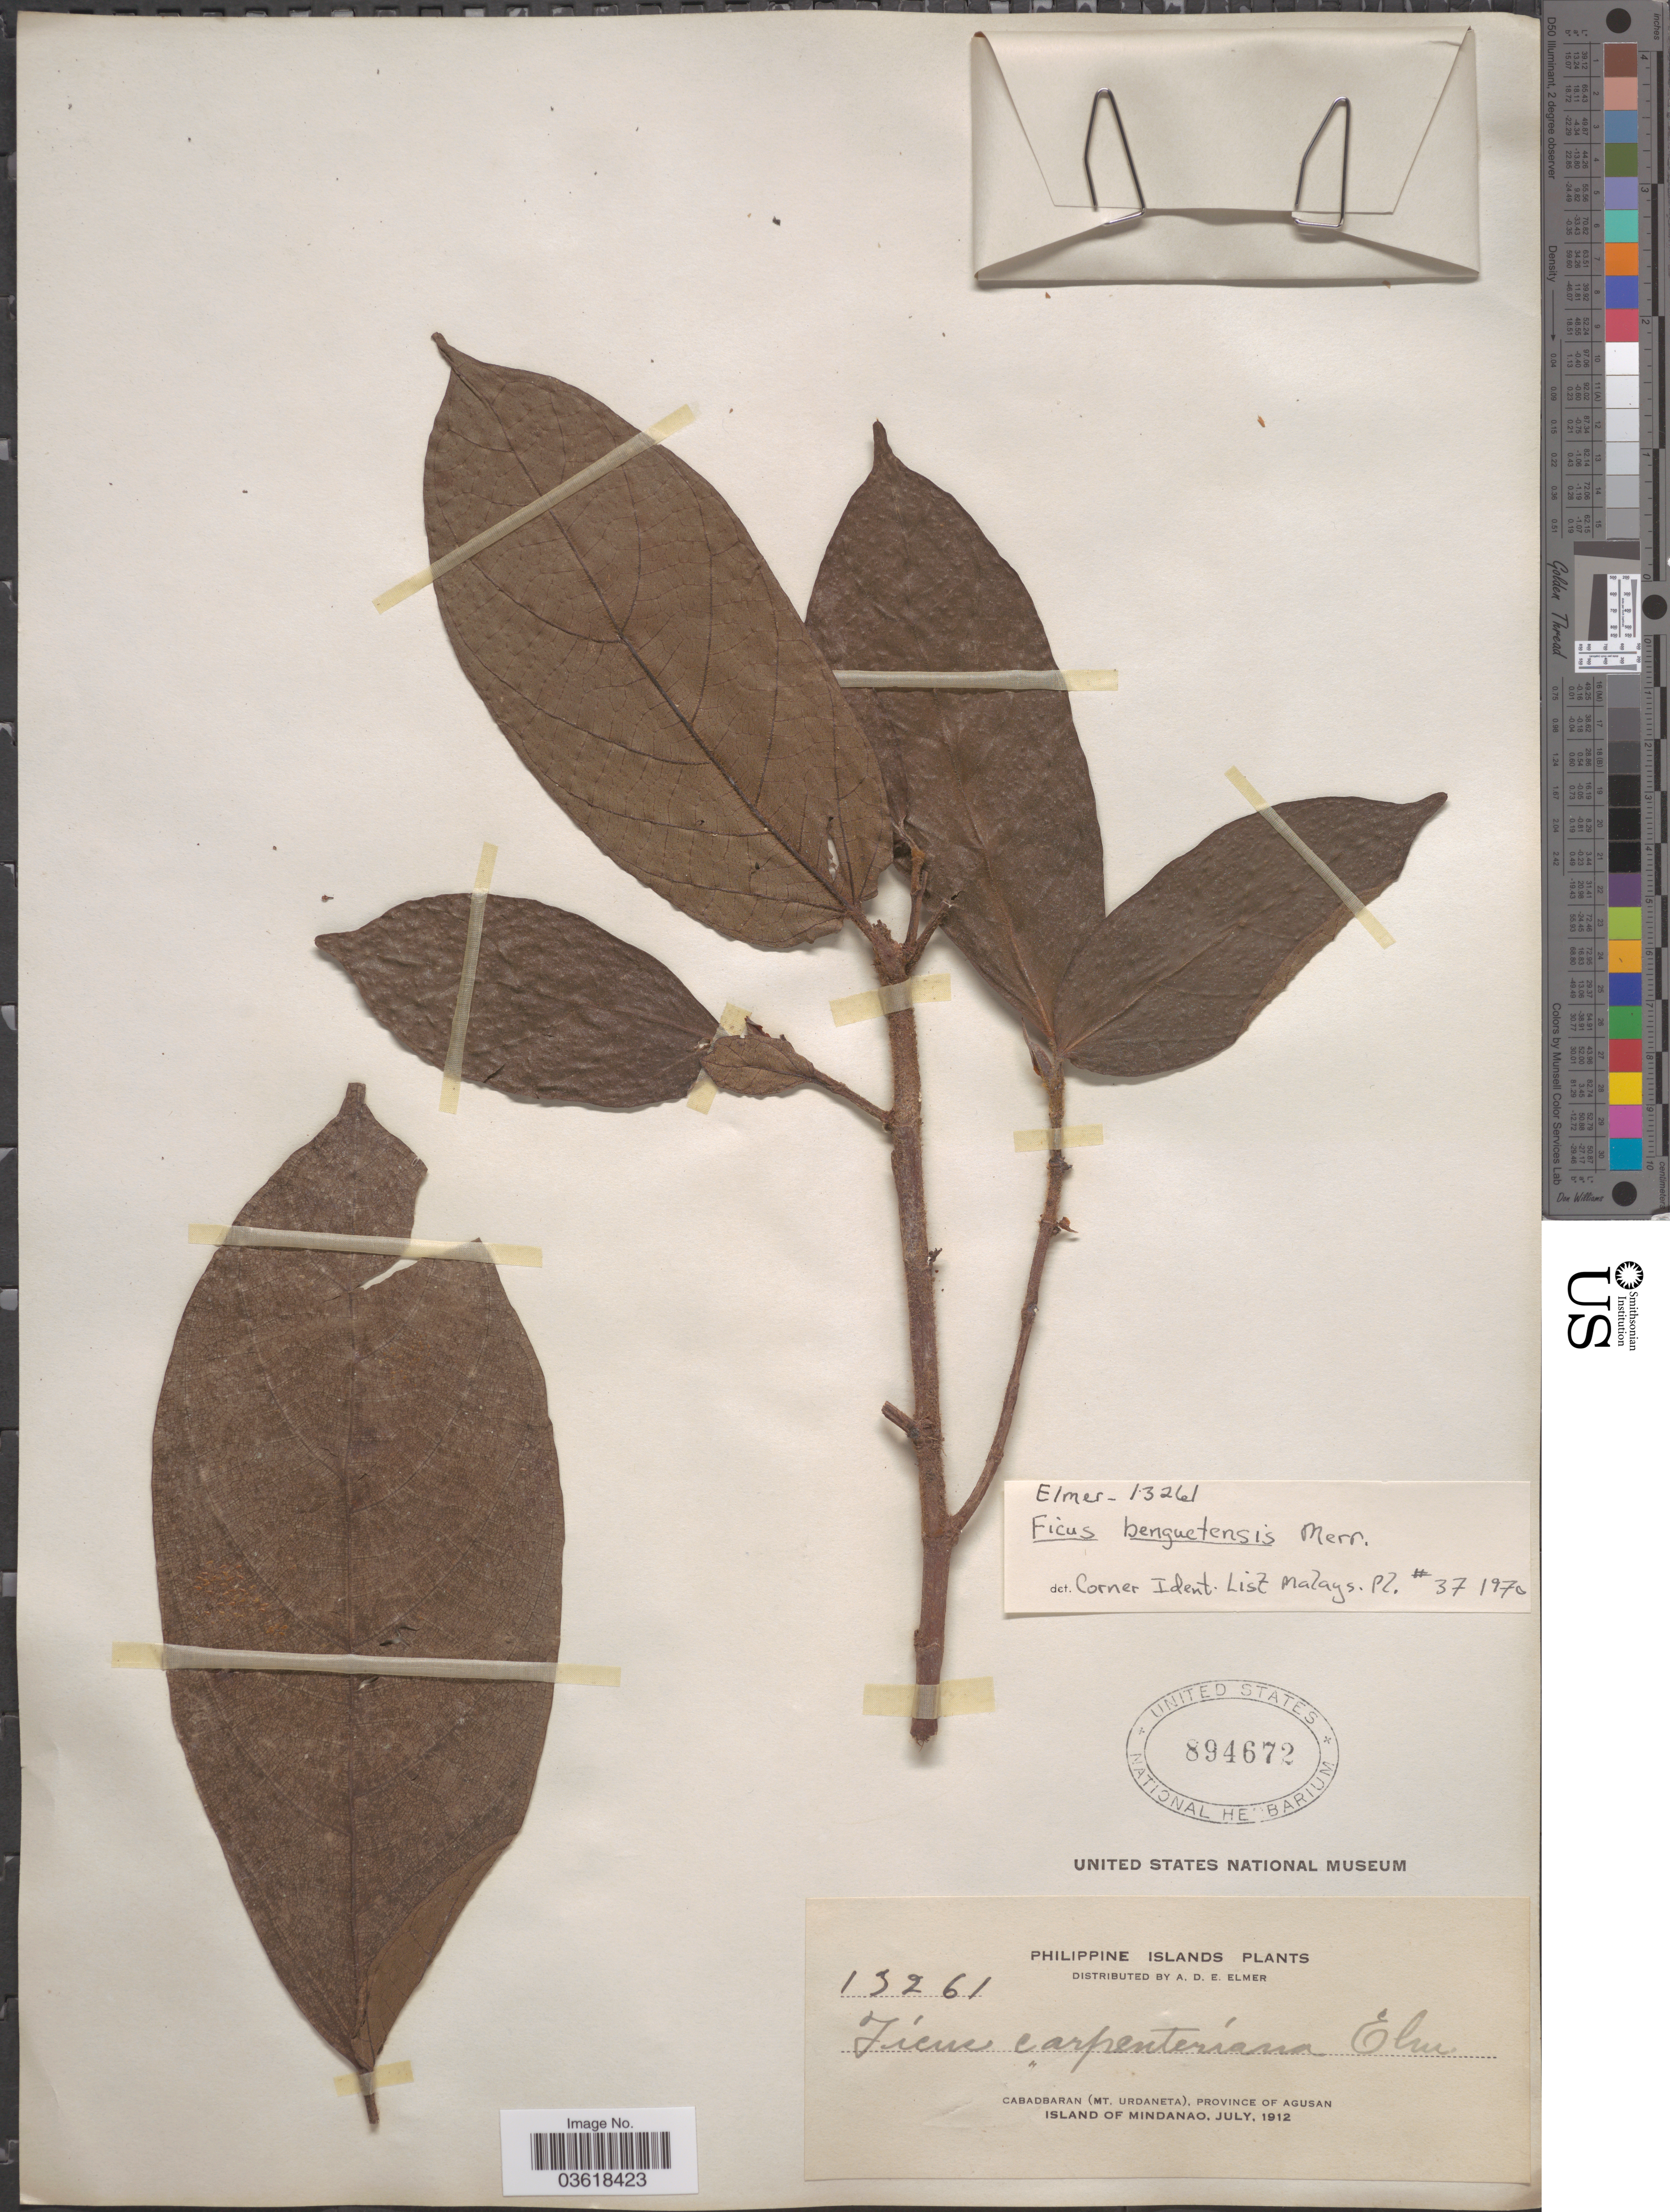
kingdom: Plantae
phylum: Tracheophyta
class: Magnoliopsida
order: Rosales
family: Moraceae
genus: Ficus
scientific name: Ficus benguetensis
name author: Merr.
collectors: A. D. E. Elmer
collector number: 13261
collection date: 1912-07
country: Philippines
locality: Philippines Islands. Cabadbaran (Mt. Urdaneta), Province of Agusan. Island of Mindanao.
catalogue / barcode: US 894672